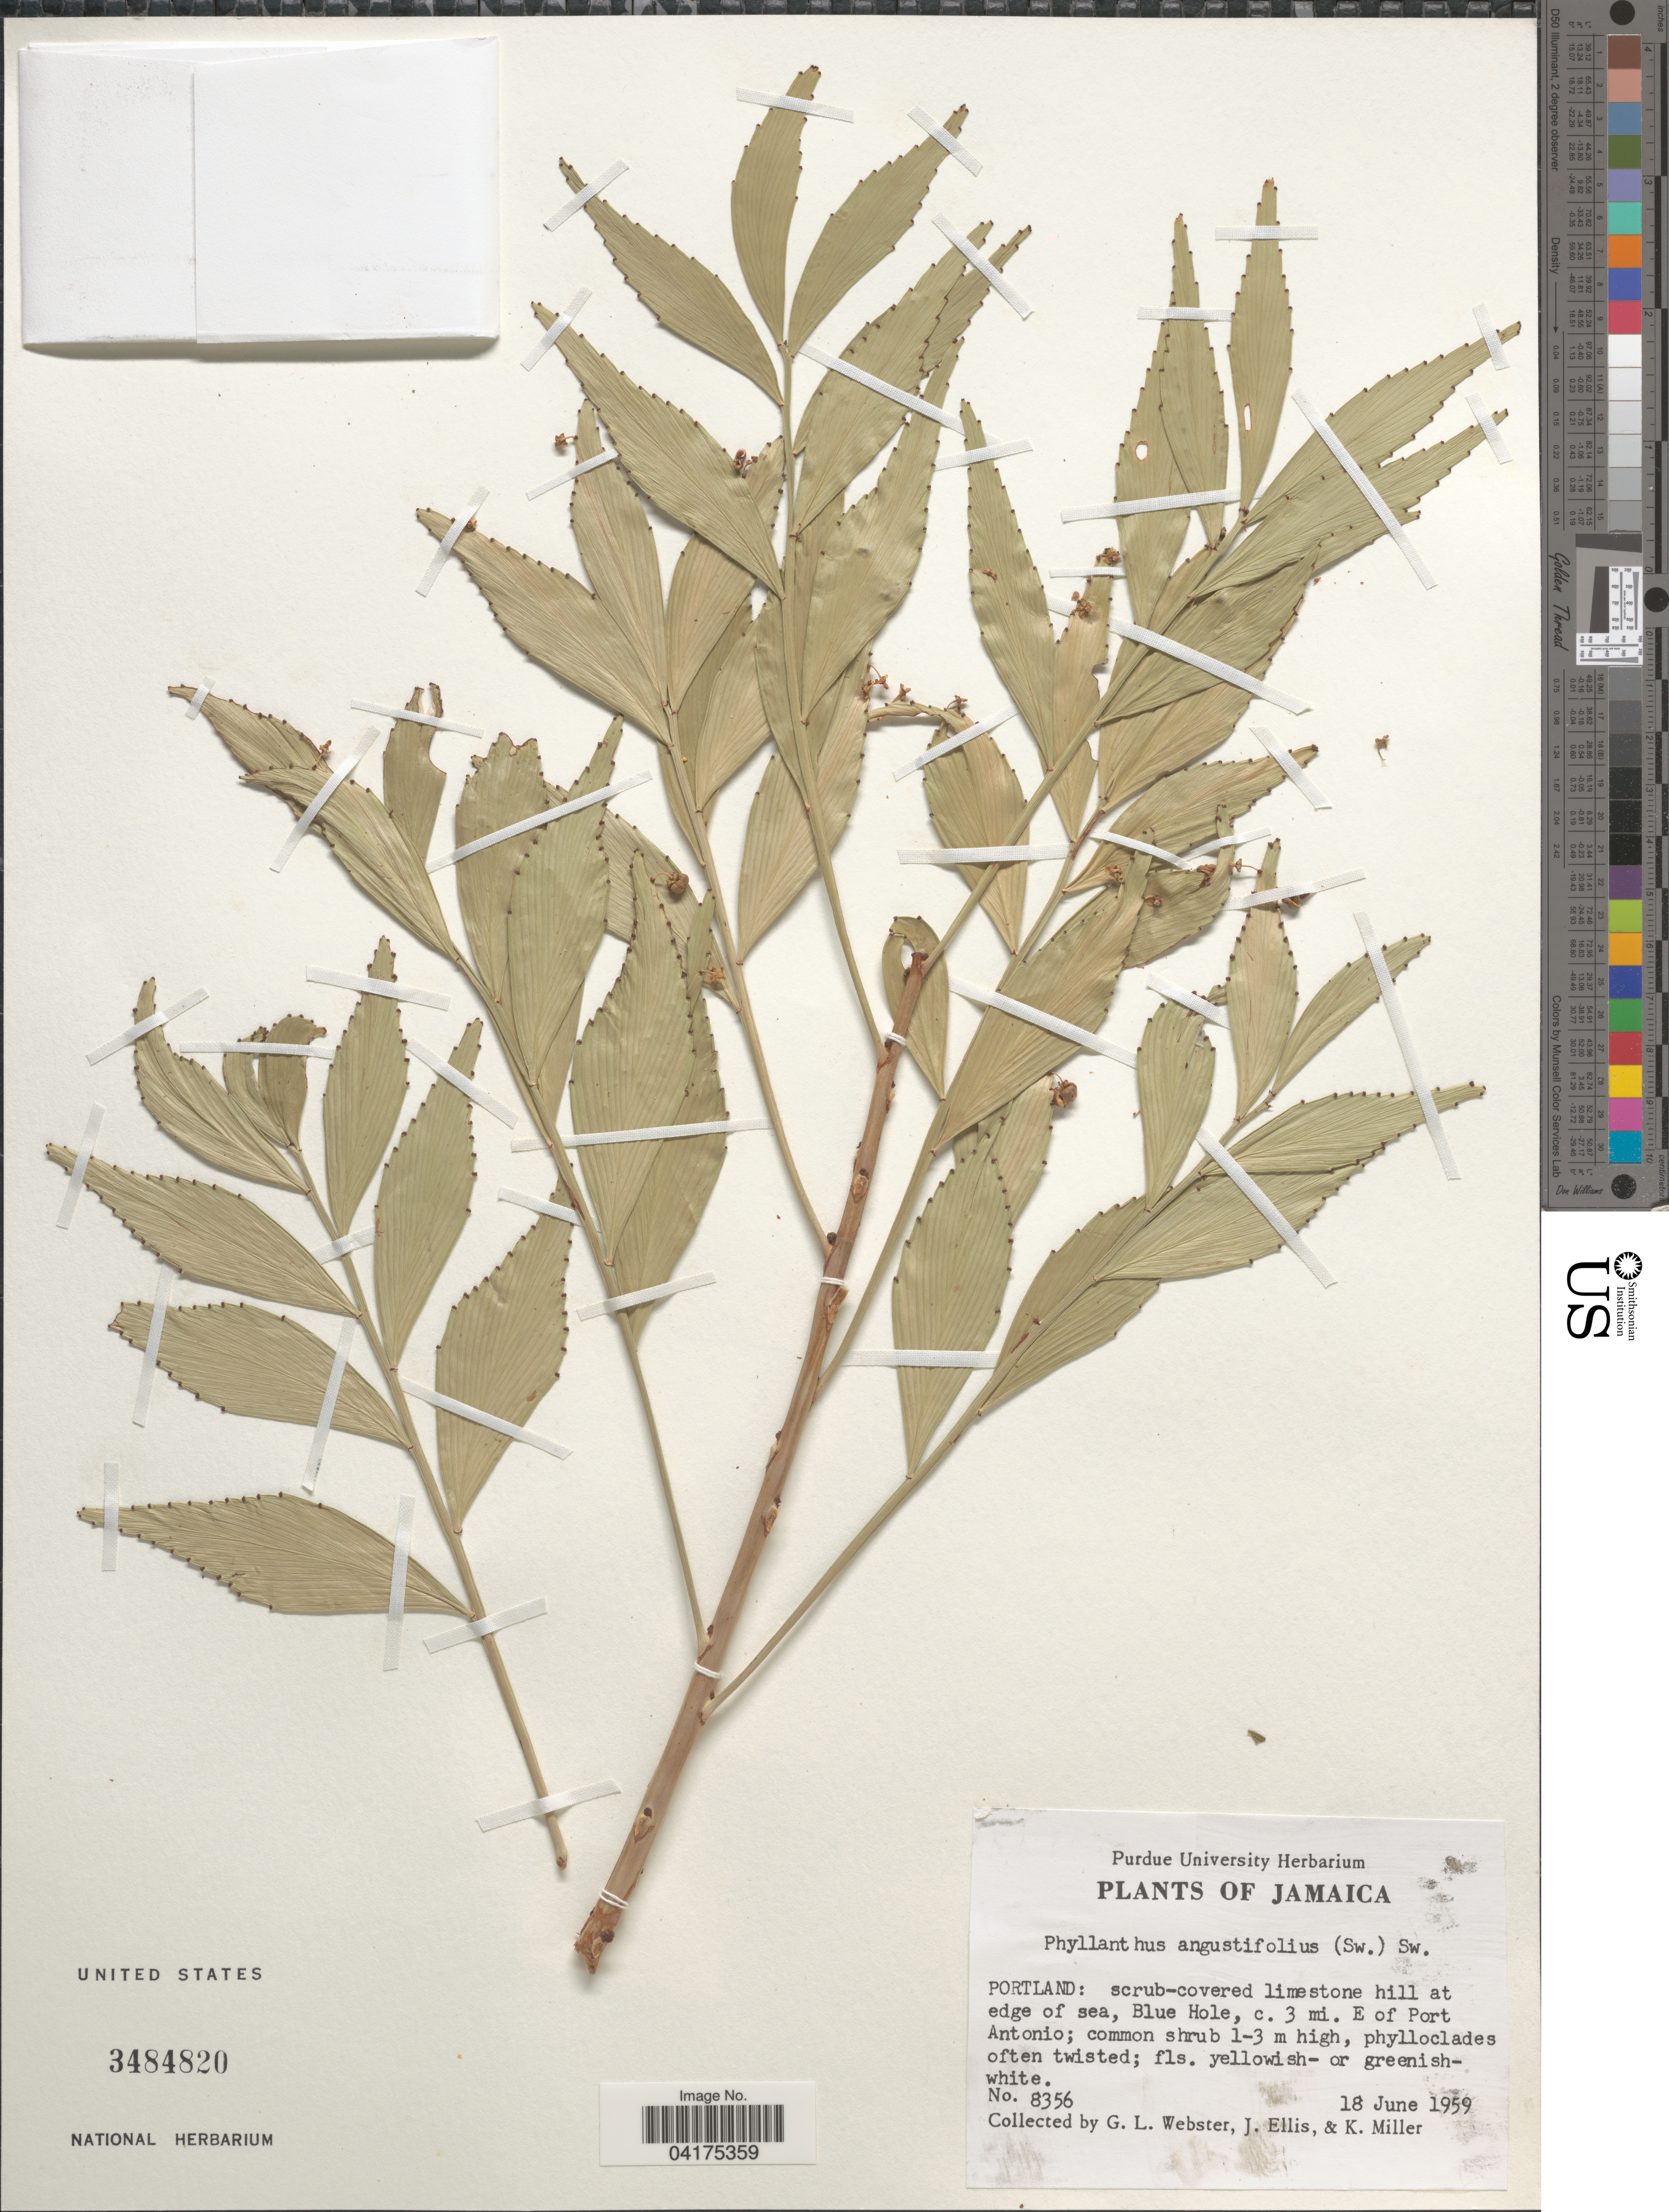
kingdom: Plantae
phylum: Tracheophyta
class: Magnoliopsida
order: Malpighiales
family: Phyllanthaceae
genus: Phyllanthus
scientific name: Phyllanthus angustifolius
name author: (Sw.) Sw.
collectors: G. L. Webster, J. Ellis & K. Miller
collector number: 8356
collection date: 1959-06-18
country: Jamaica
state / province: Portland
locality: Scrub-covered limestone hill at edge of sea, Blue Hole, c. 3 mi. E of Port Antonio.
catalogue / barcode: US 3484820